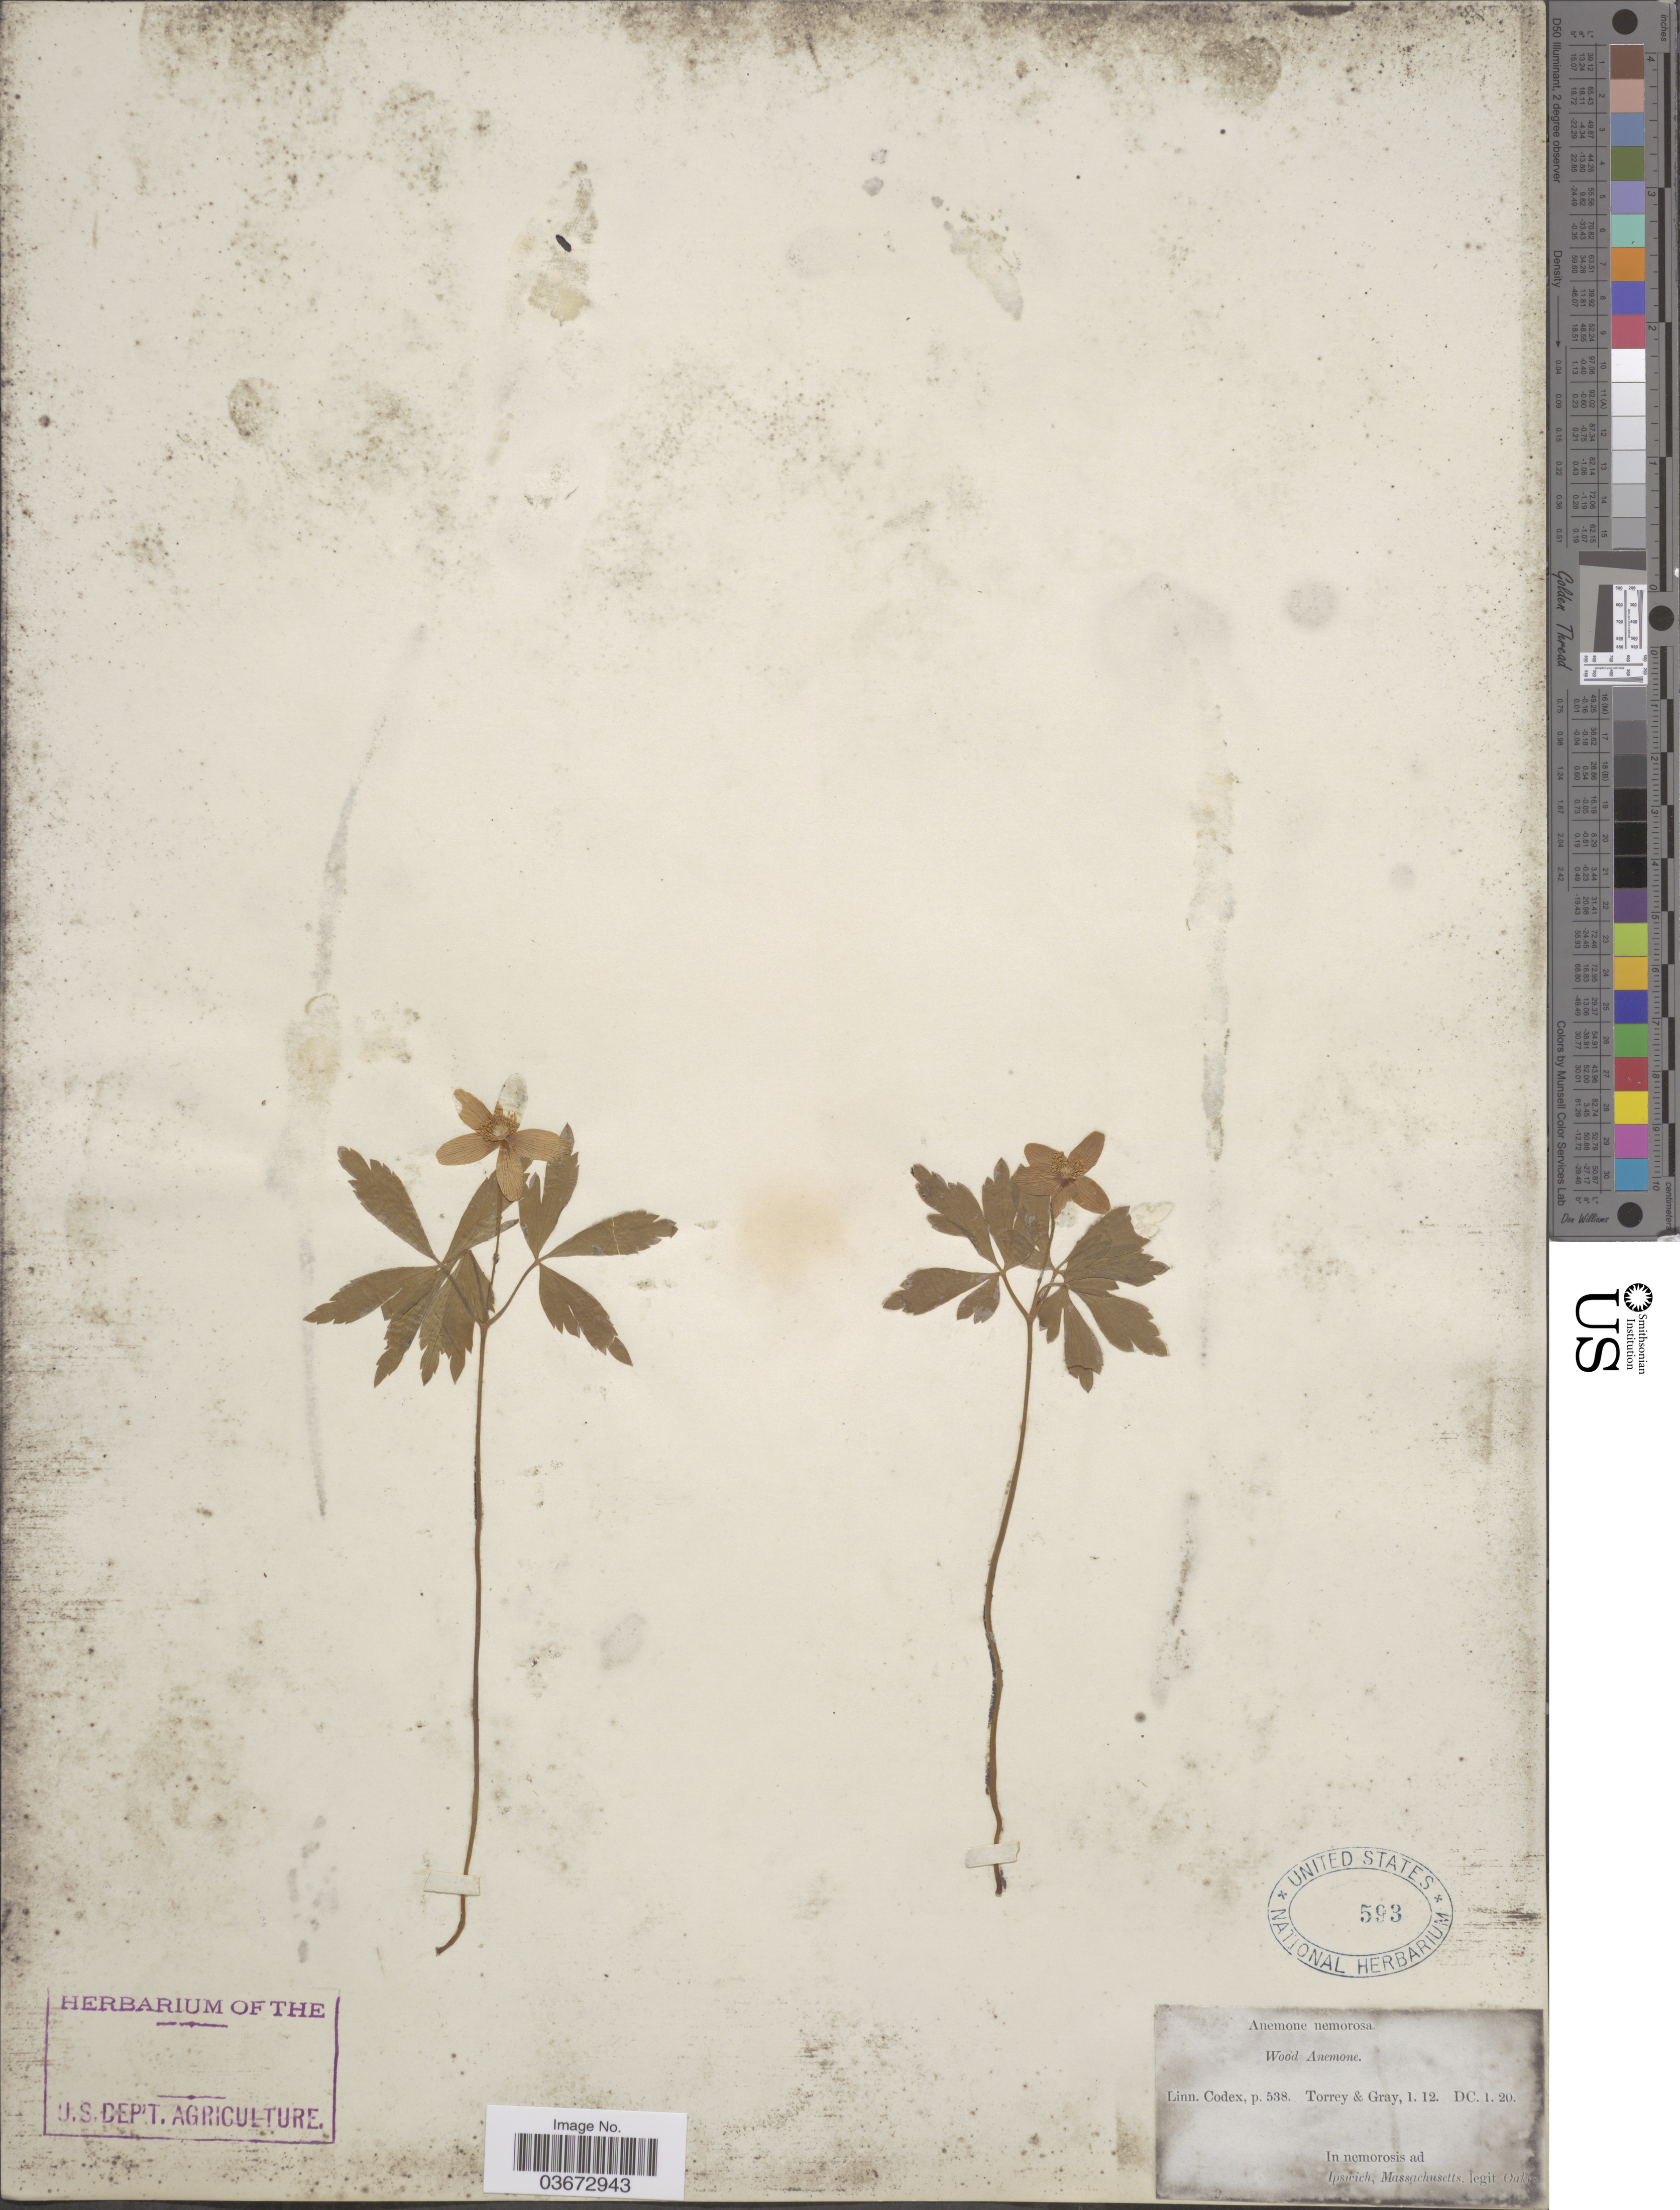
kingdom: Plantae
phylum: Tracheophyta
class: Magnoliopsida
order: Ranunculales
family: Ranunculaceae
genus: Anemone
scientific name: Anemone quinquefolia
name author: L.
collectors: -. Oakes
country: United States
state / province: Massachusetts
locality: In nemorosis ad. Ipswich.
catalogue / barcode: US 593